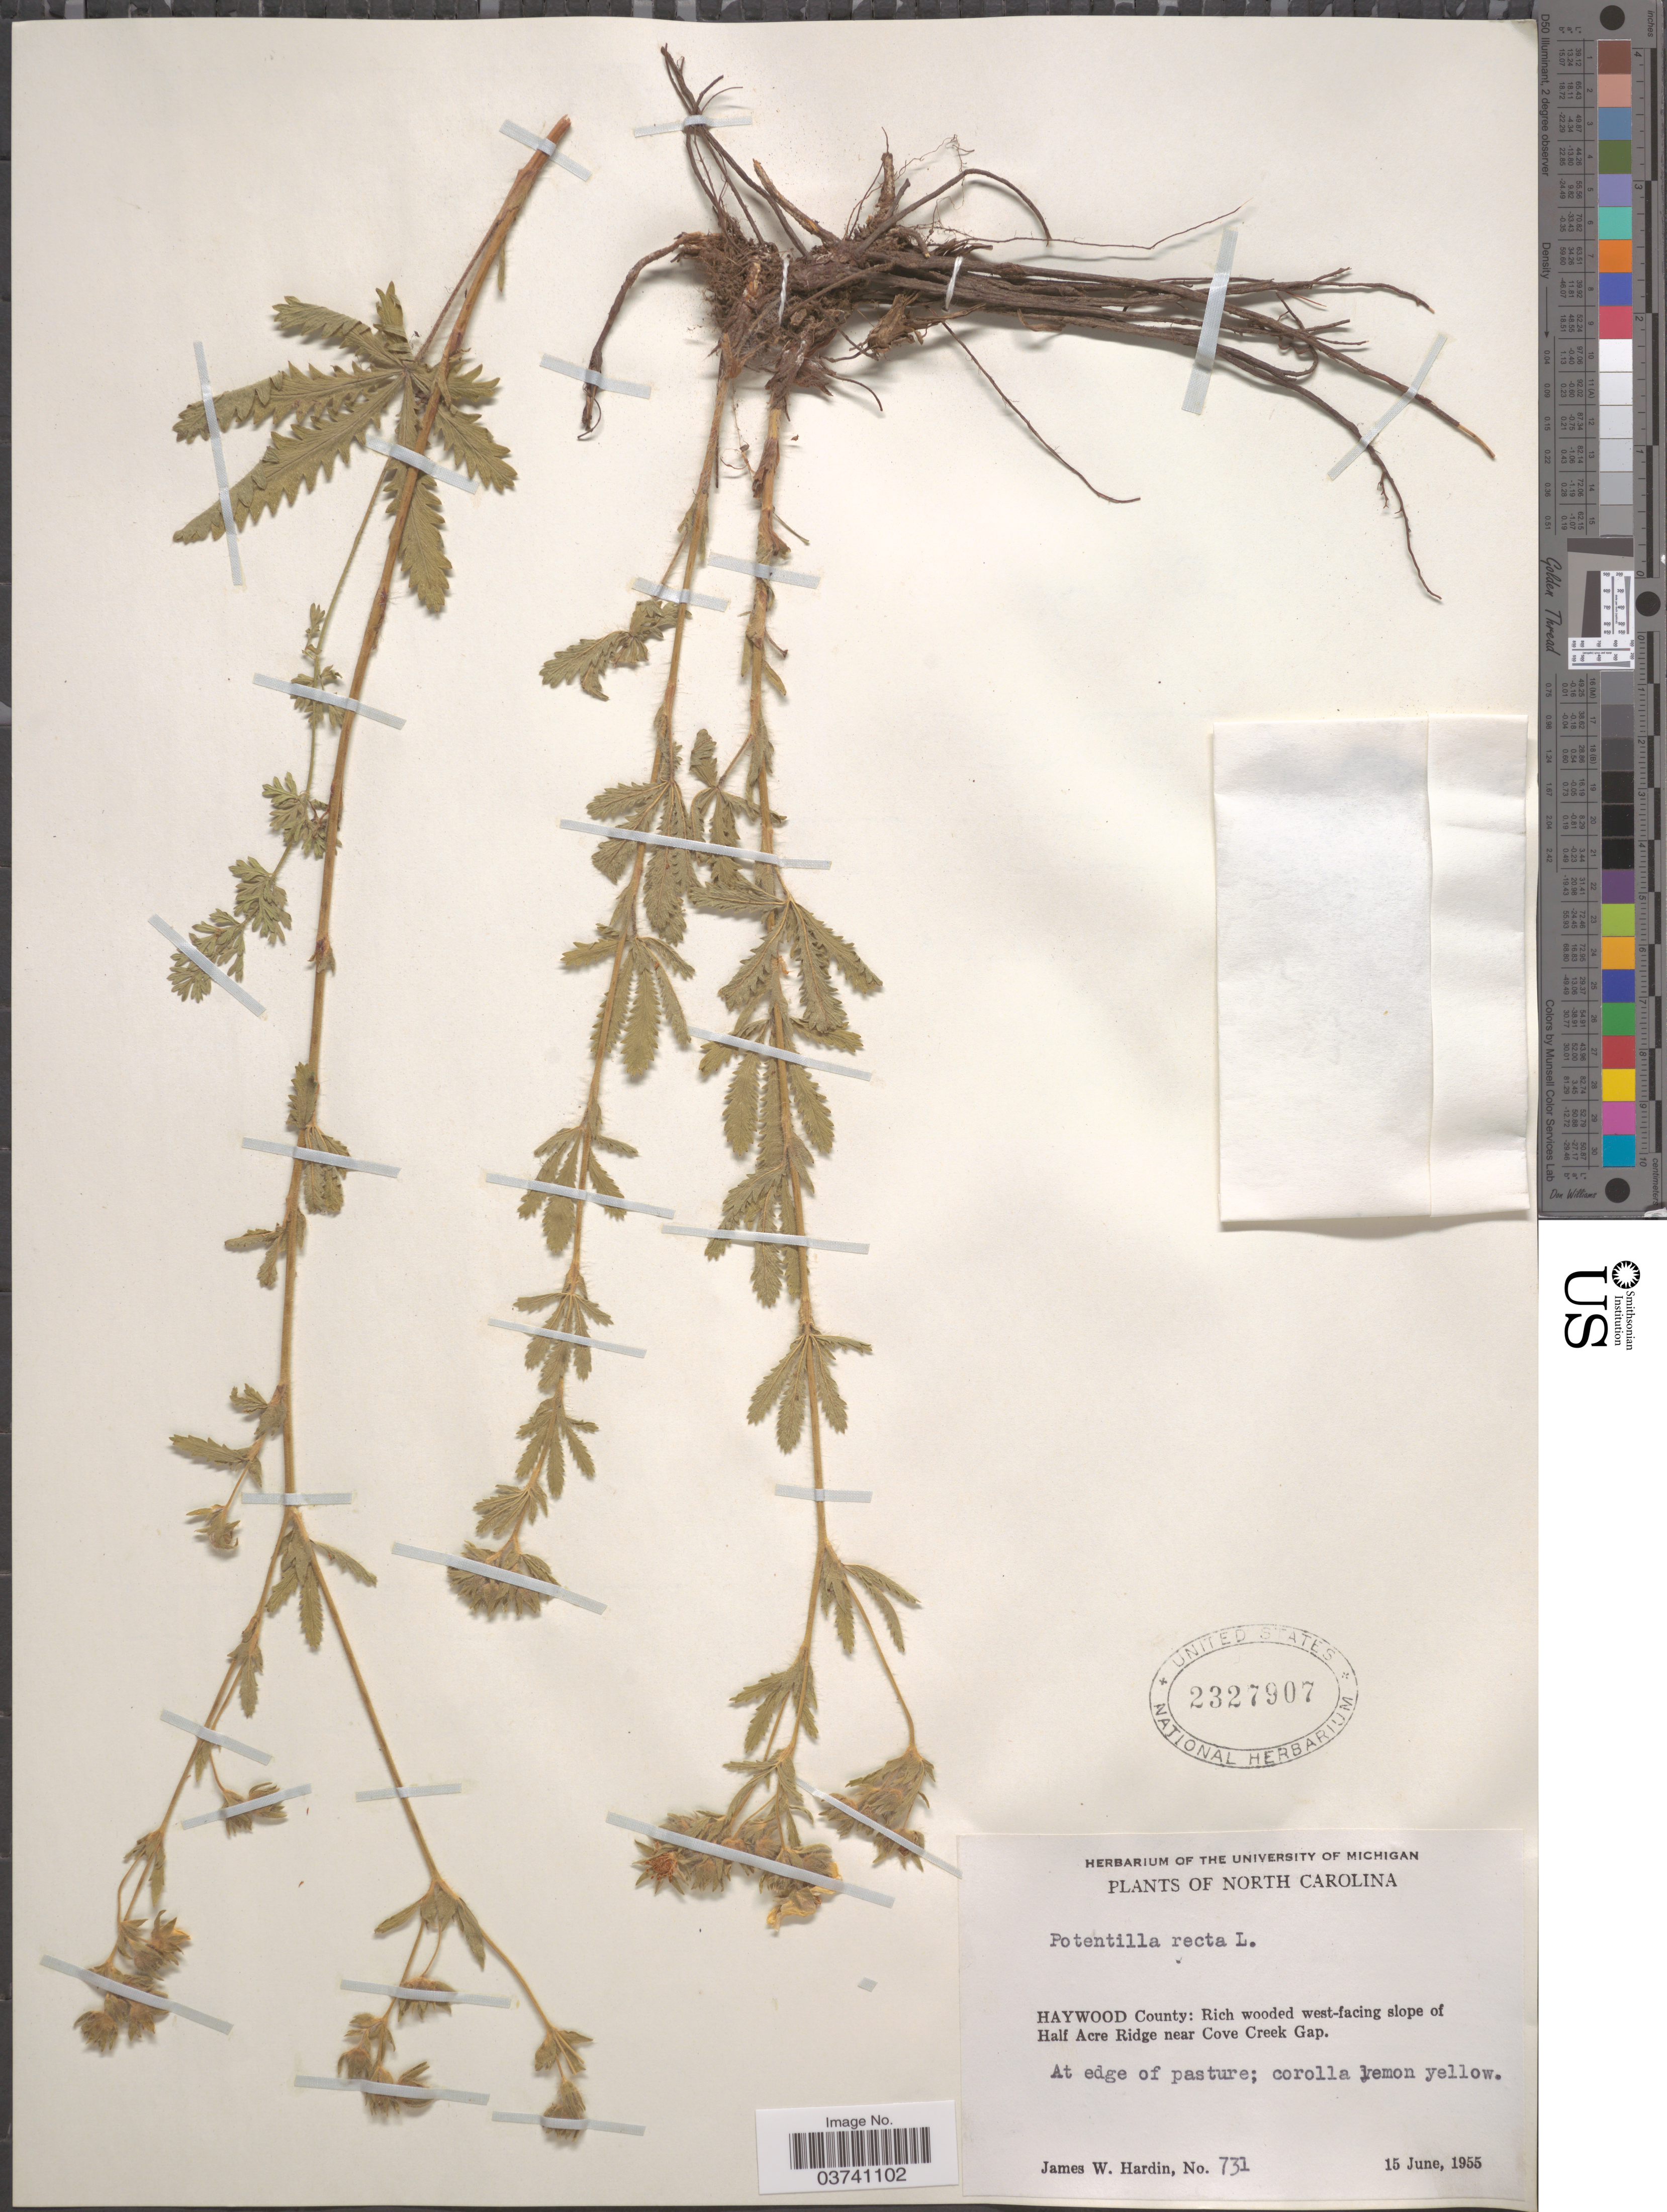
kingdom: Plantae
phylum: Tracheophyta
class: Magnoliopsida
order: Rosales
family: Rosaceae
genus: Potentilla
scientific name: Potentilla recta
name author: L.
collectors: J. Hardin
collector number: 731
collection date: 1955-06-15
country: United States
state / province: North Carolina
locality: Haywood County: Rich wooded west-facing slope of Half Acre Ridge near Cove Creek Gap.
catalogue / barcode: US 2327907